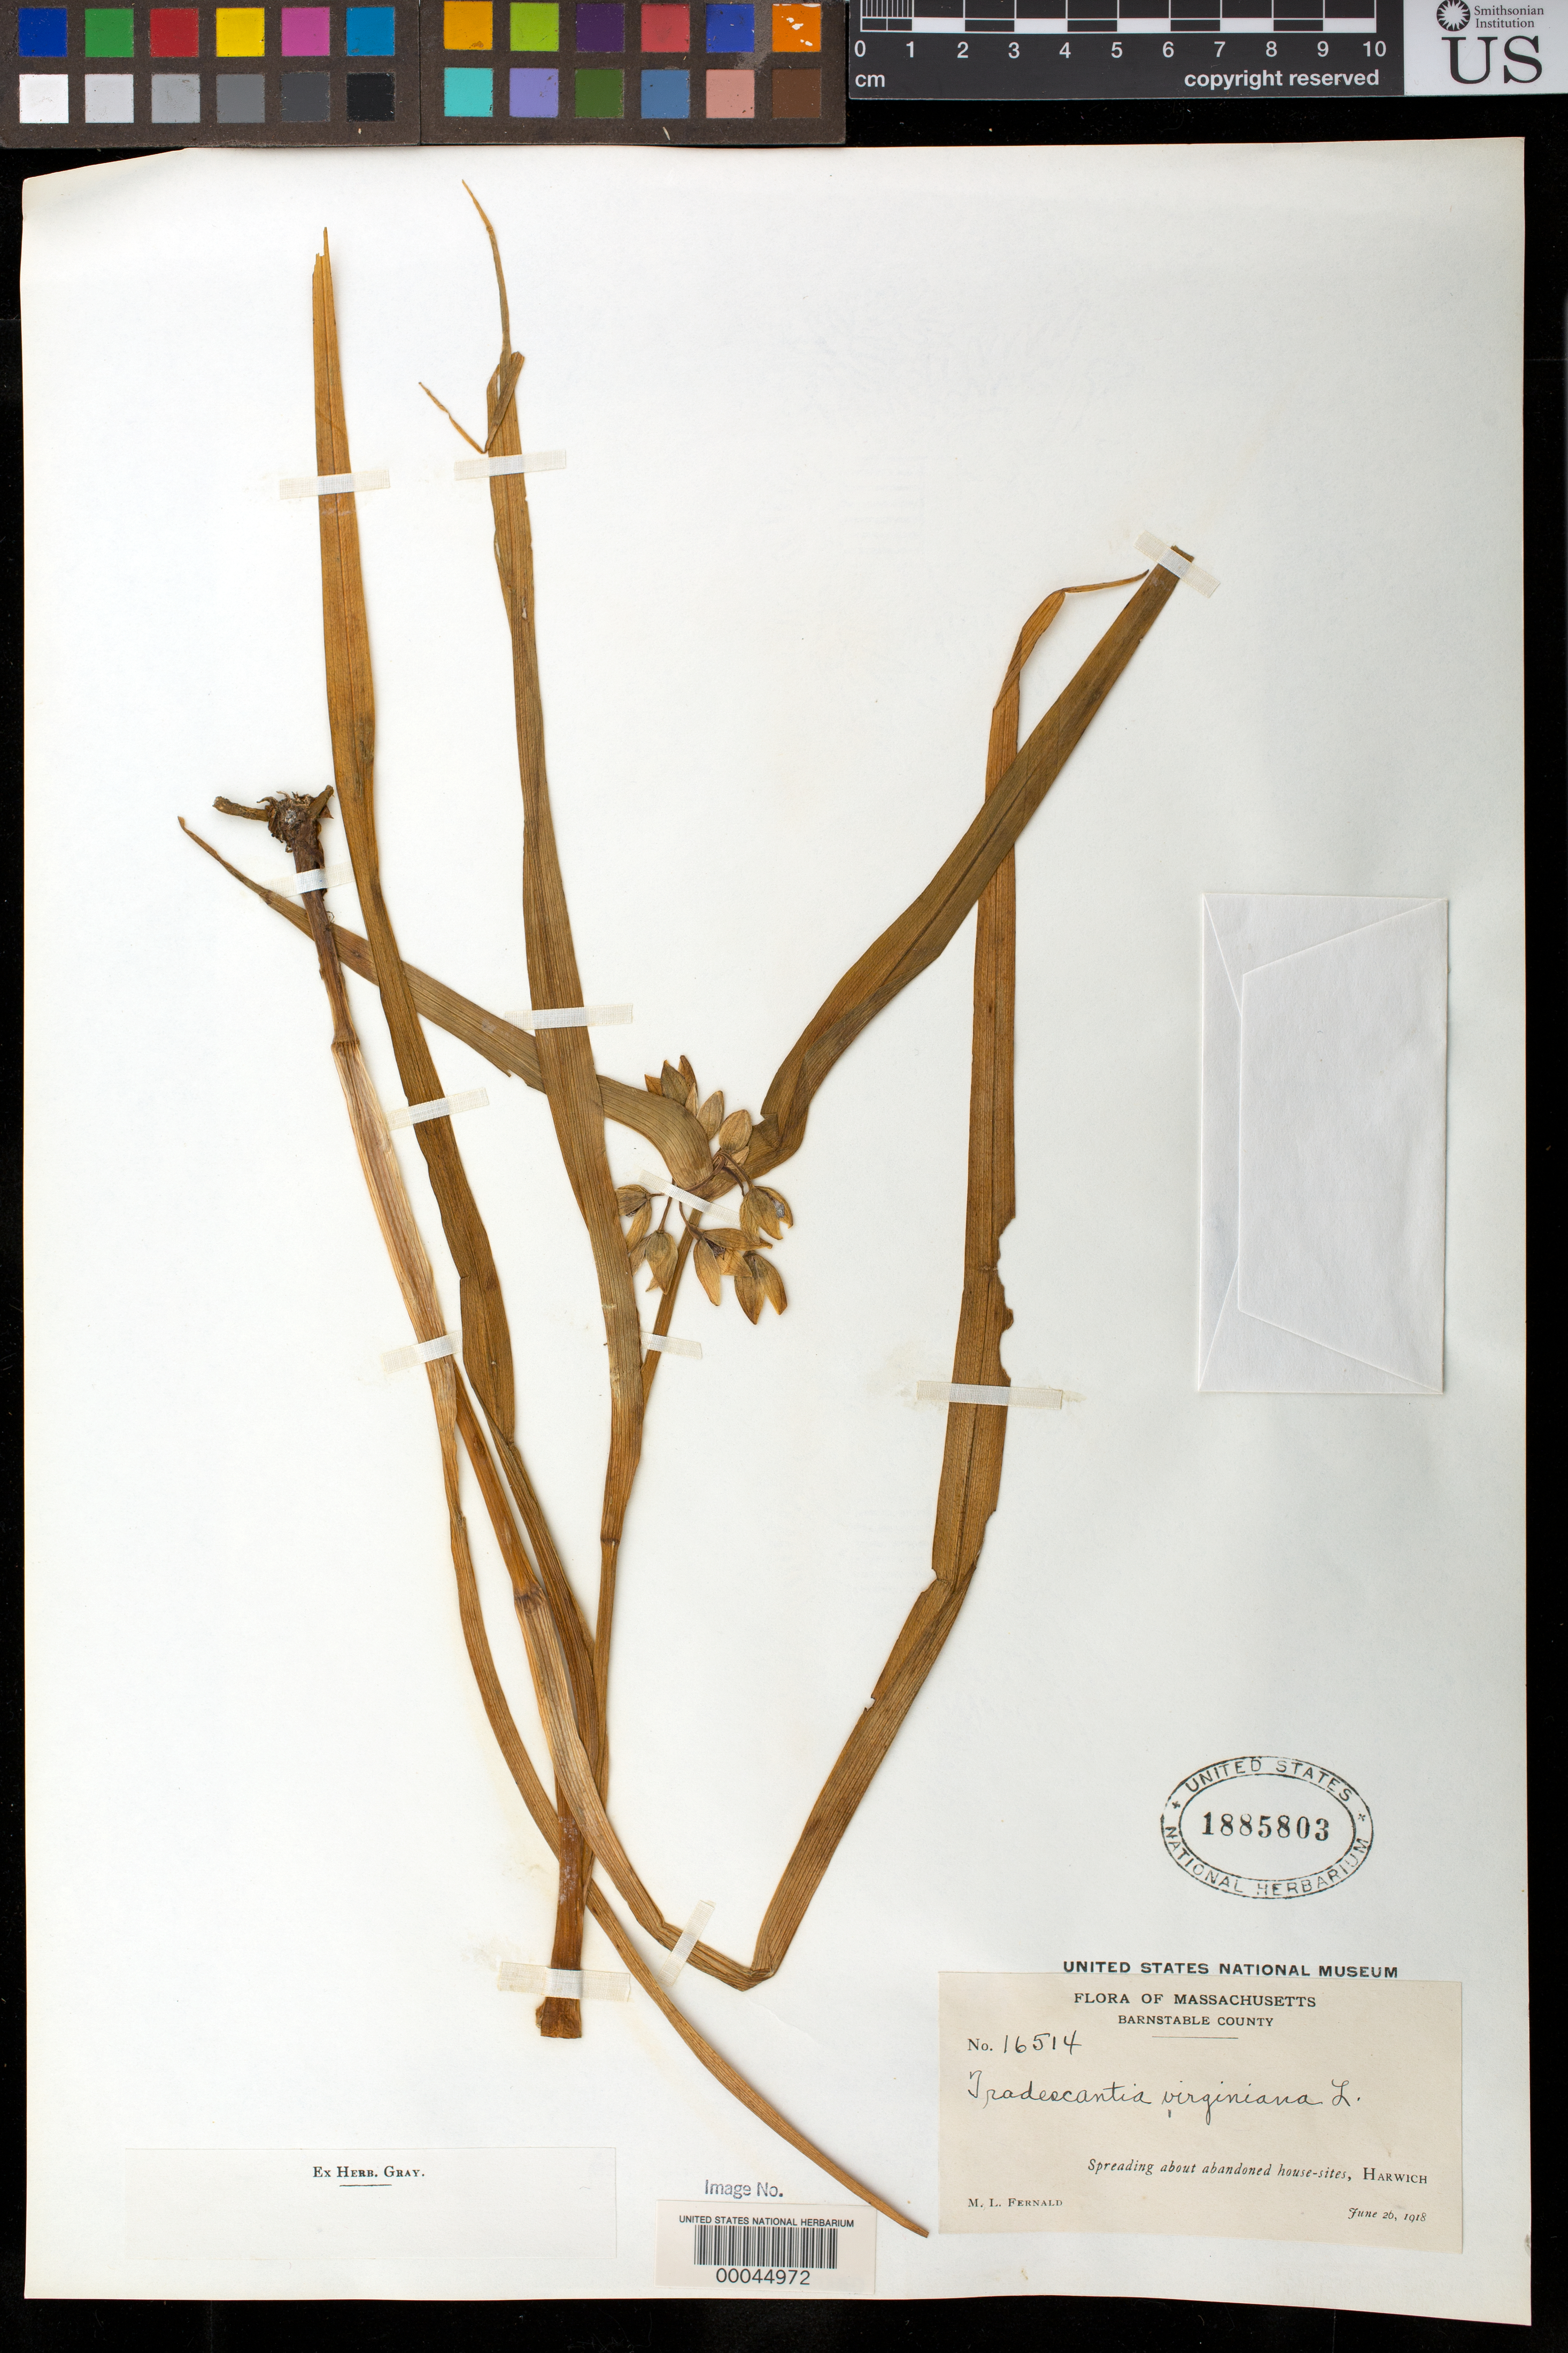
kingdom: Plantae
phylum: Tracheophyta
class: Liliopsida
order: Commelinales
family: Commelinaceae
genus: Tradescantia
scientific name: Tradescantia virginiana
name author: L.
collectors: M. L. Fernald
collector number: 16514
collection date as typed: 26 Jun 1918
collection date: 1918-06-26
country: United States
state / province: Massachusetts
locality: Harwich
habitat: Abandoned house sites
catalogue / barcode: US 1885803